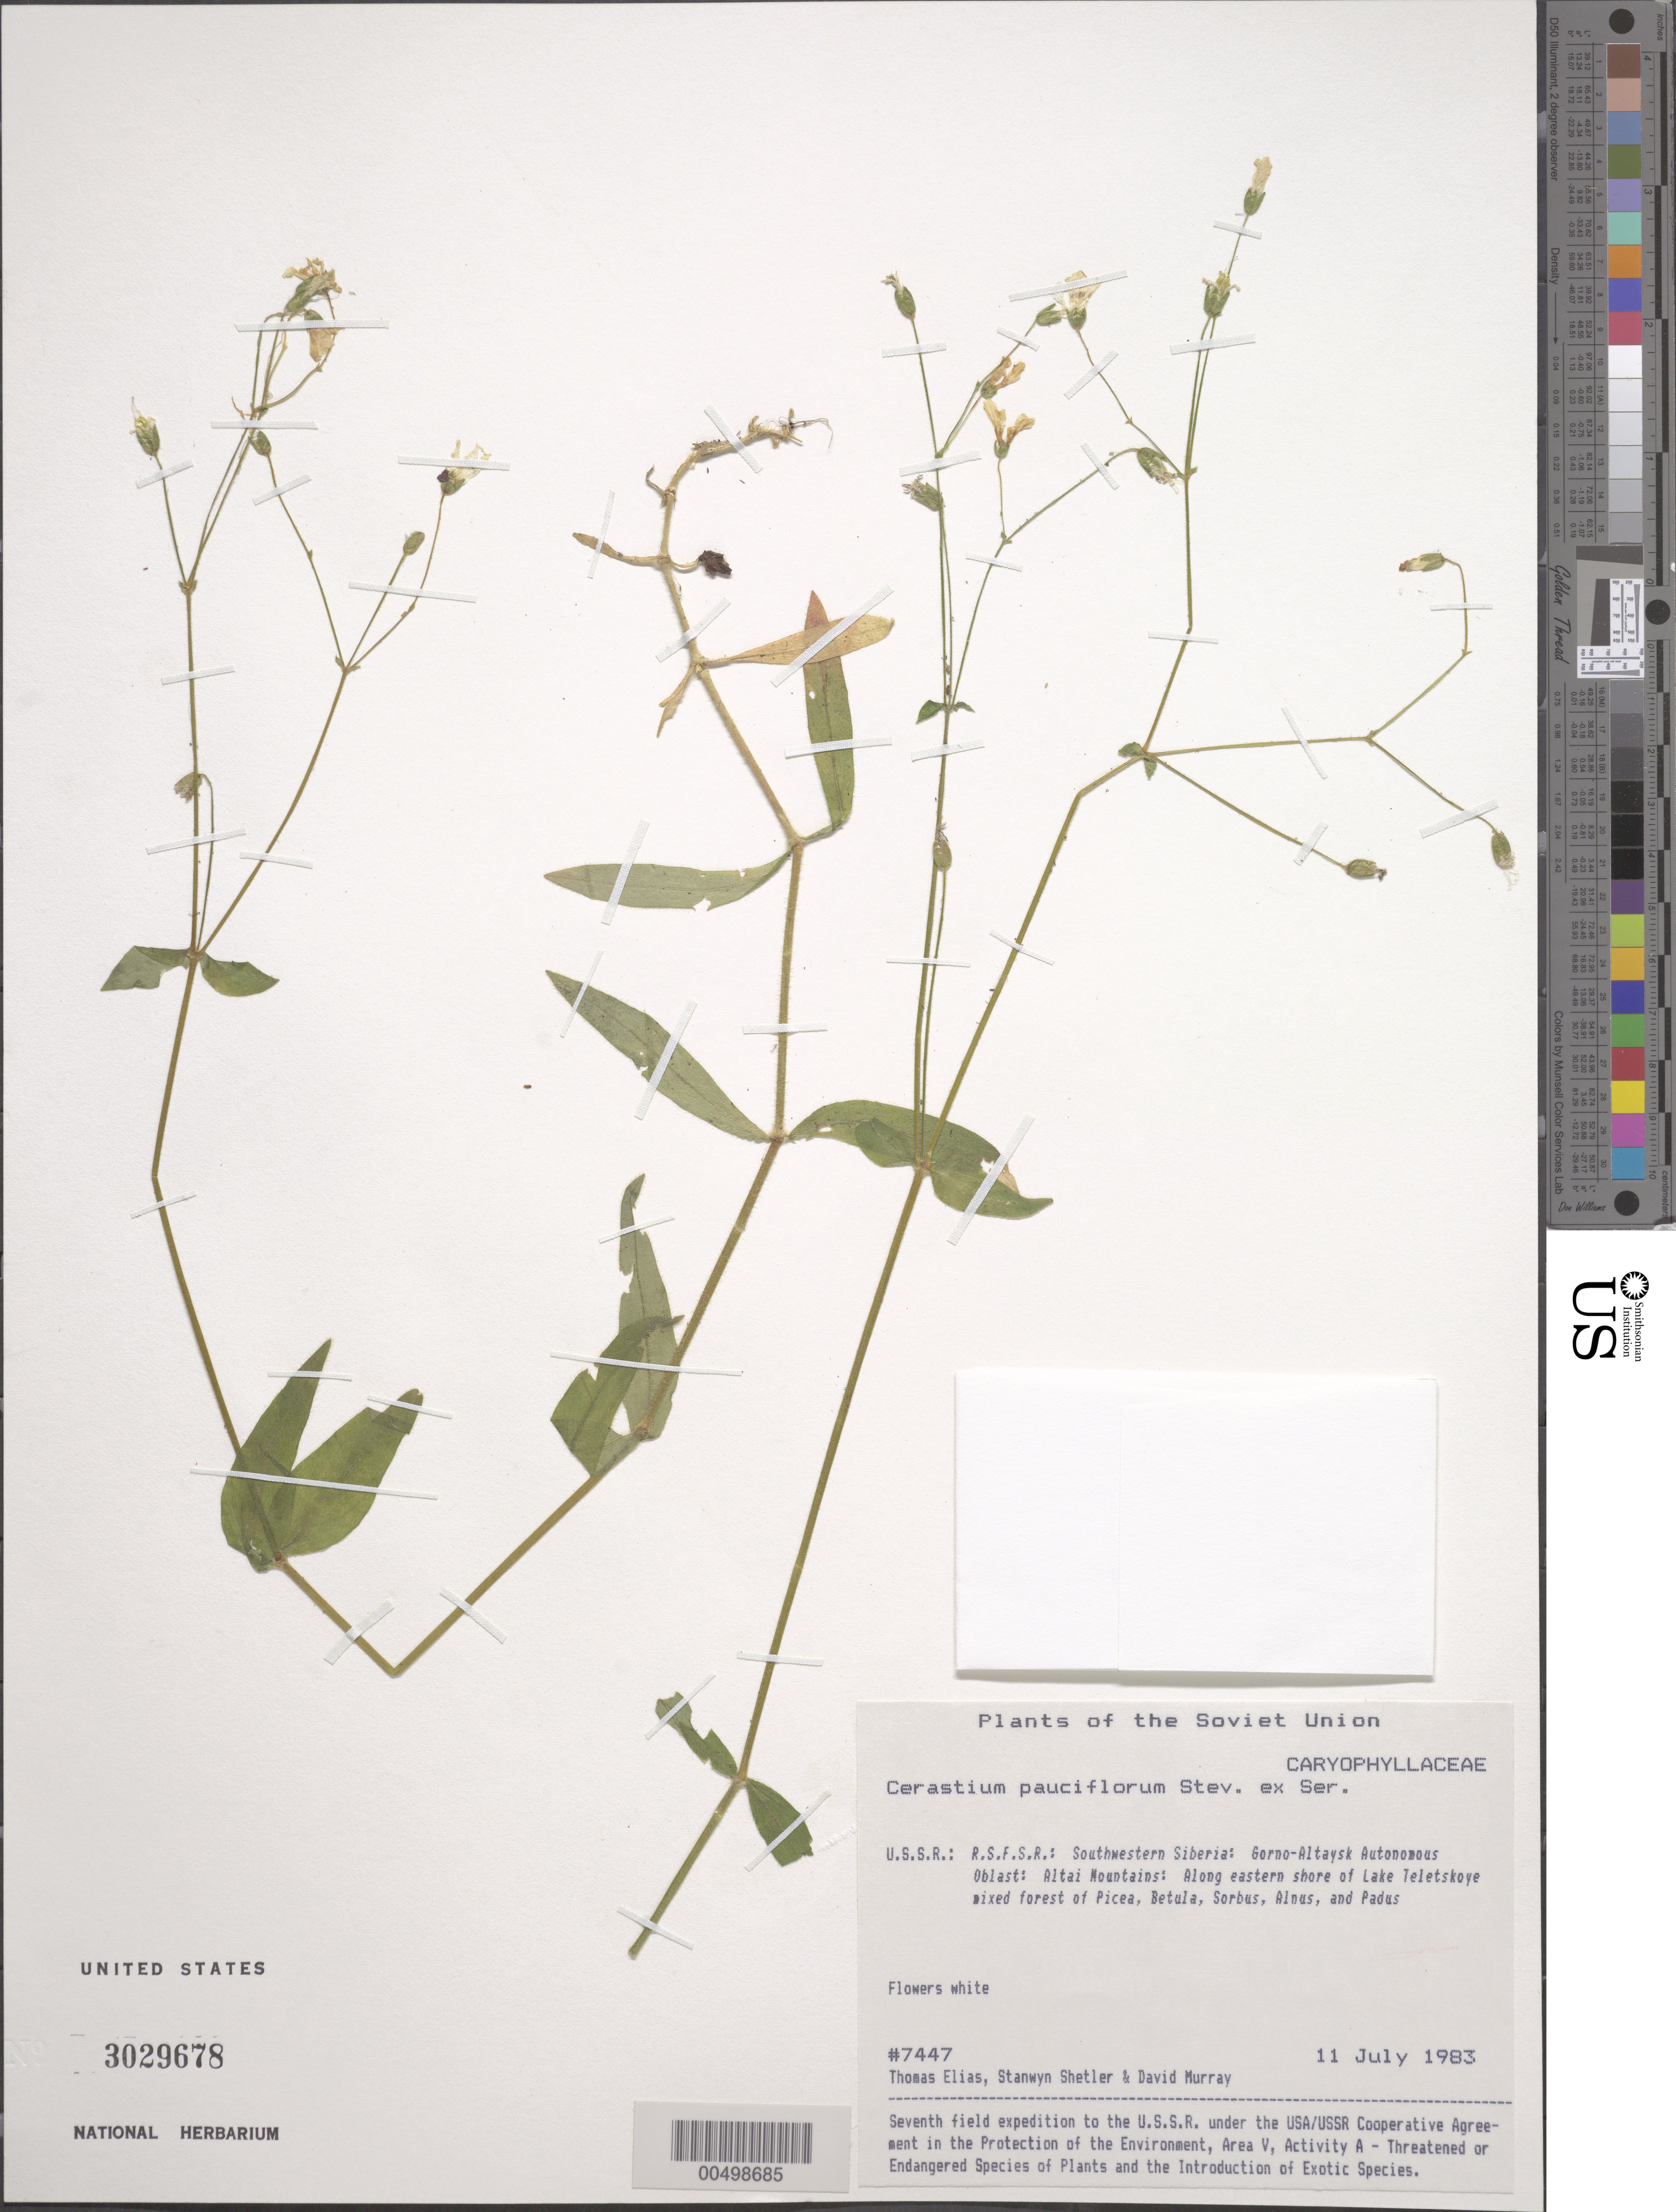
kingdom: Plantae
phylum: Tracheophyta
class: Magnoliopsida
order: Caryophyllales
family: Caryophyllaceae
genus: Cerastium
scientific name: Cerastium pauciflorum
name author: Stev. ex Ser.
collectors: T. Elias, S. Shetler & D. F. Murray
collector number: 7447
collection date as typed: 11 Jul 1983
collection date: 1983-07-11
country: Russian Federation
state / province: Altai Republic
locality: Altai Mountains, along eastern shore of Lake Teletskoye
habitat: mixed forest of Picea, Betula, Sorbus, Alnus and Padus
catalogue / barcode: US 3029678